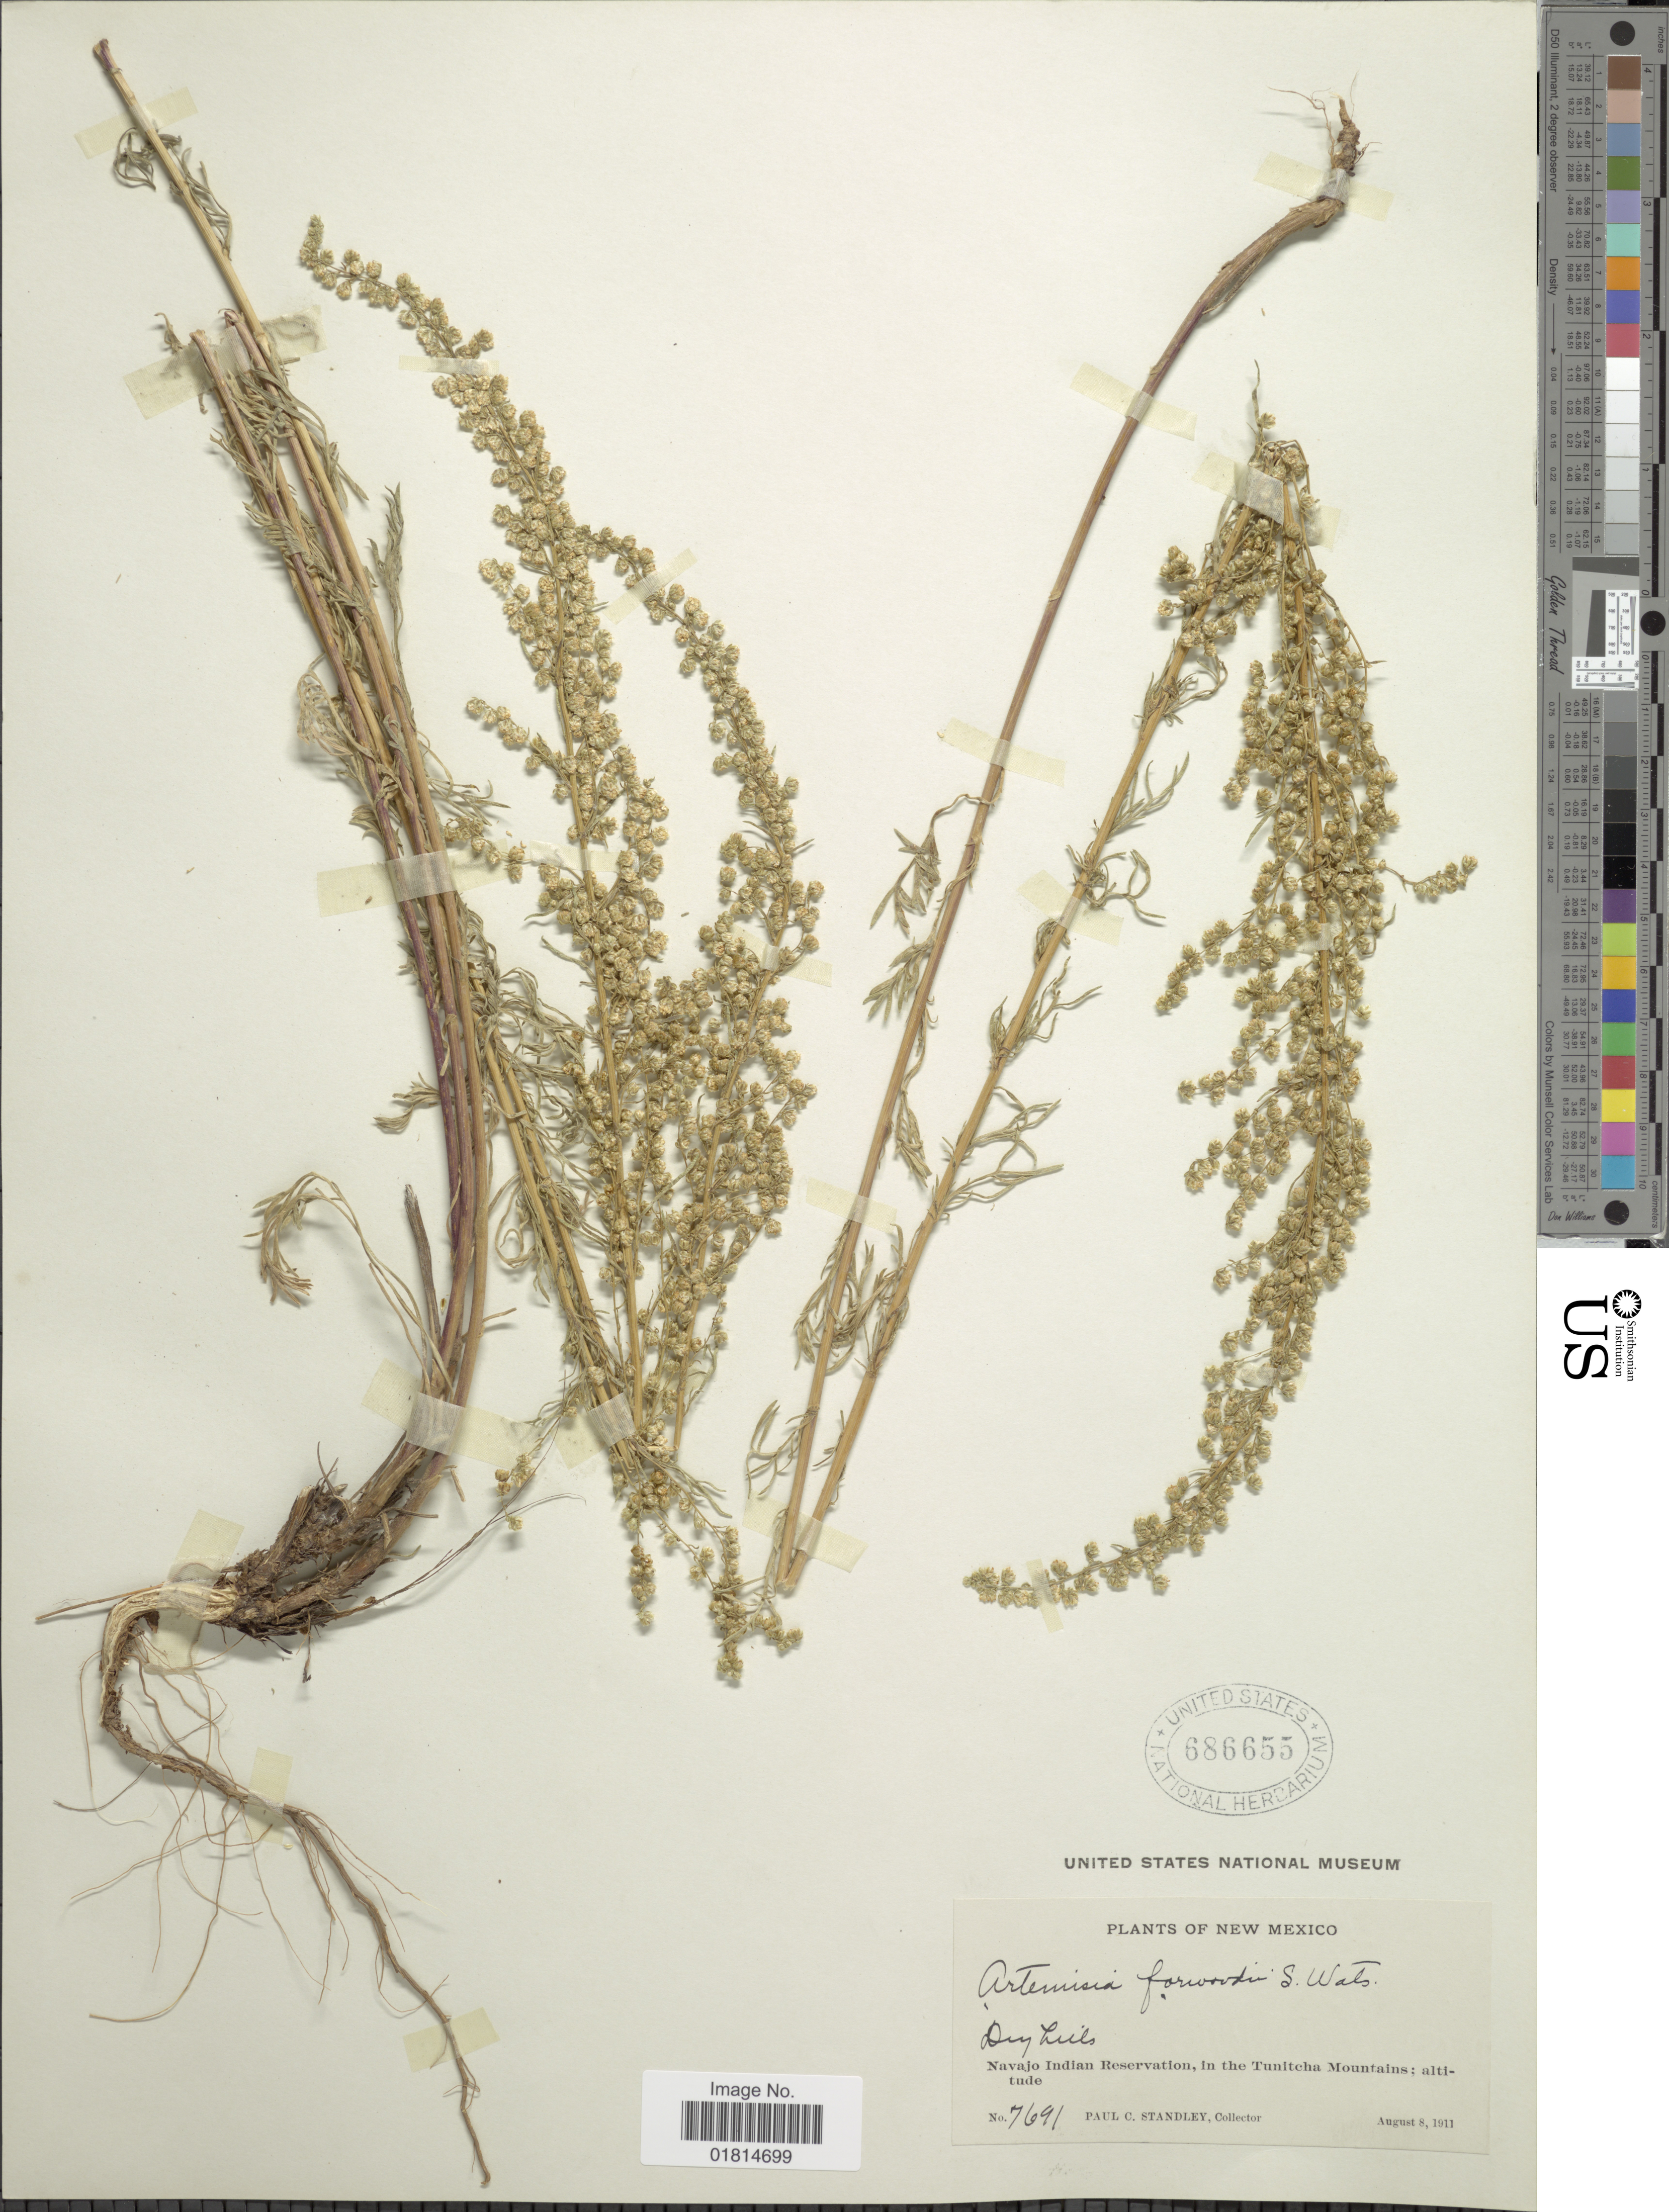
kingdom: Plantae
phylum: Tracheophyta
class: Magnoliopsida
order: Asterales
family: Asteraceae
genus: Artemisia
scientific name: Artemisia camporum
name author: Rydb.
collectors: P. C. Standley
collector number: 7691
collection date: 1911-08-08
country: United States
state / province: New Mexico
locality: Dry hills. Navajo Indian Reservation, in the Tunitcha Mountains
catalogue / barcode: US 686655